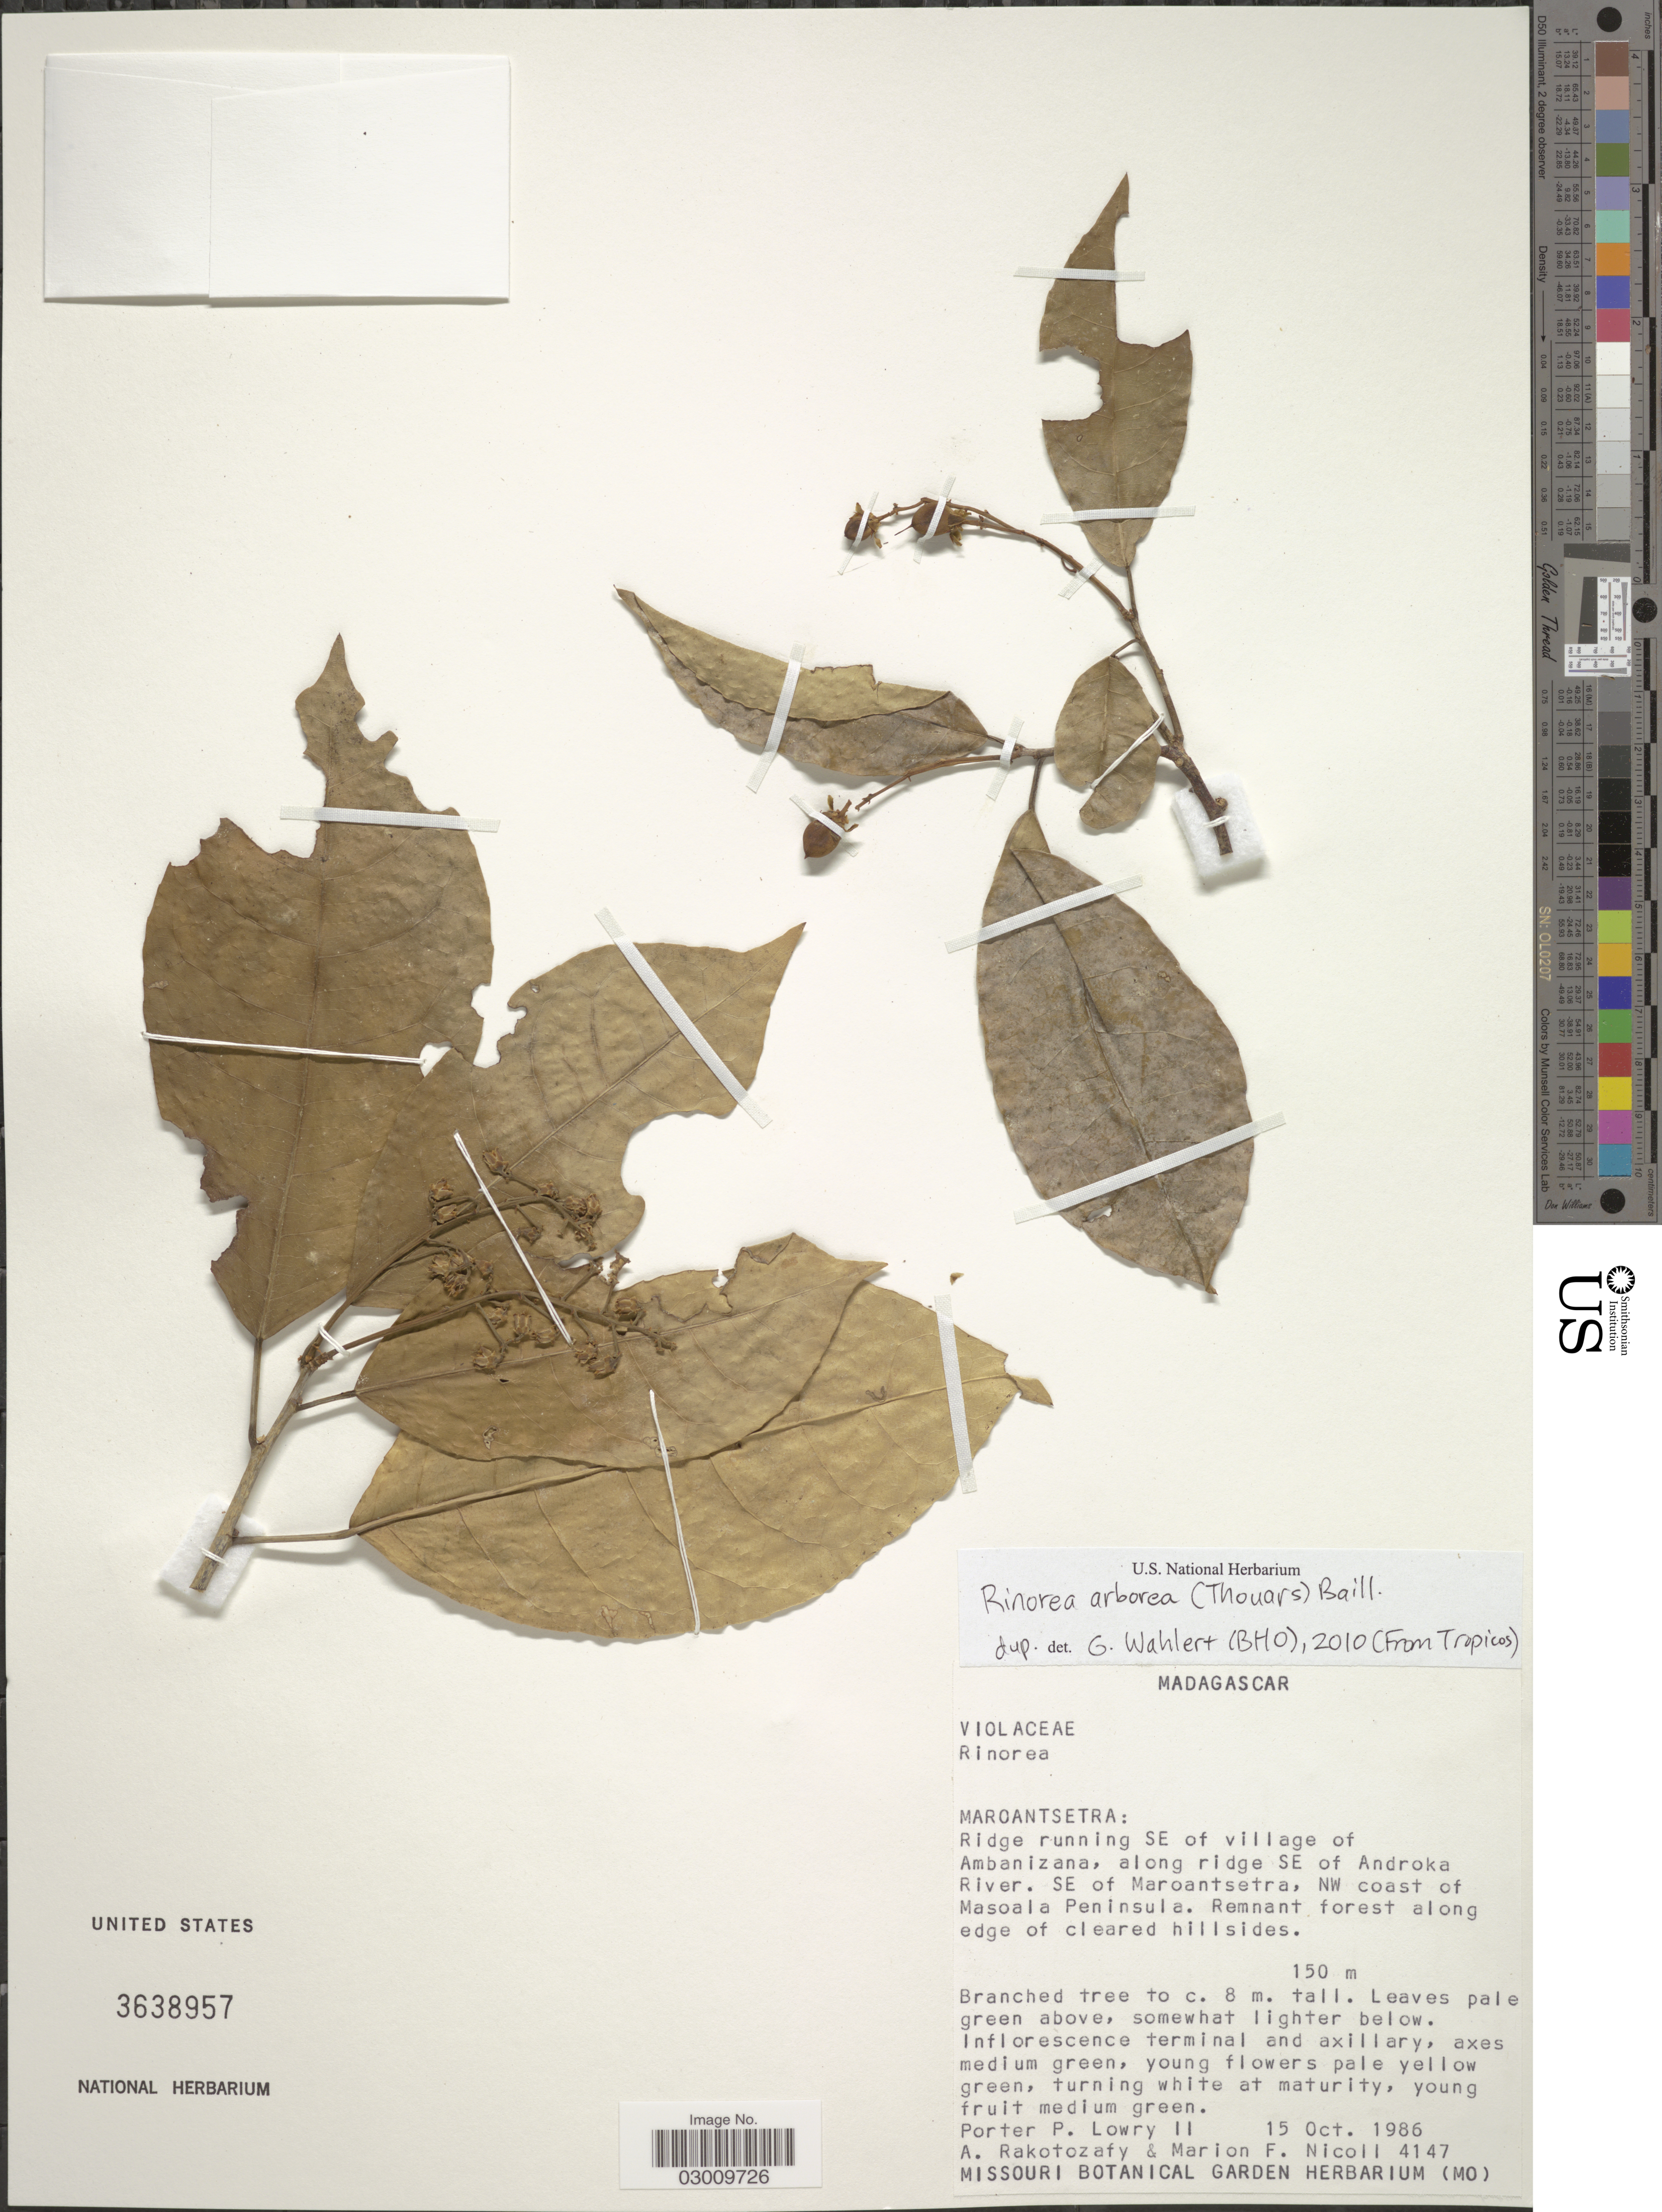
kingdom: Plantae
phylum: Tracheophyta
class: Magnoliopsida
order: Malpighiales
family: Violaceae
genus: Rinorea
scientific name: Rinorea arborea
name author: (Thouars) Baill.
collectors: A. Rakotozafy & M. F. Nicoll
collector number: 4147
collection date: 1986-10-15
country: Madagascar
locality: Maroantsetra: Ridge running SE of village of Ambanizana, along ridge SE of Androka River. SE of Maroantsetra, NW coast of Masoala Peninsula.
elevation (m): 150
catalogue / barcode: US 3638957